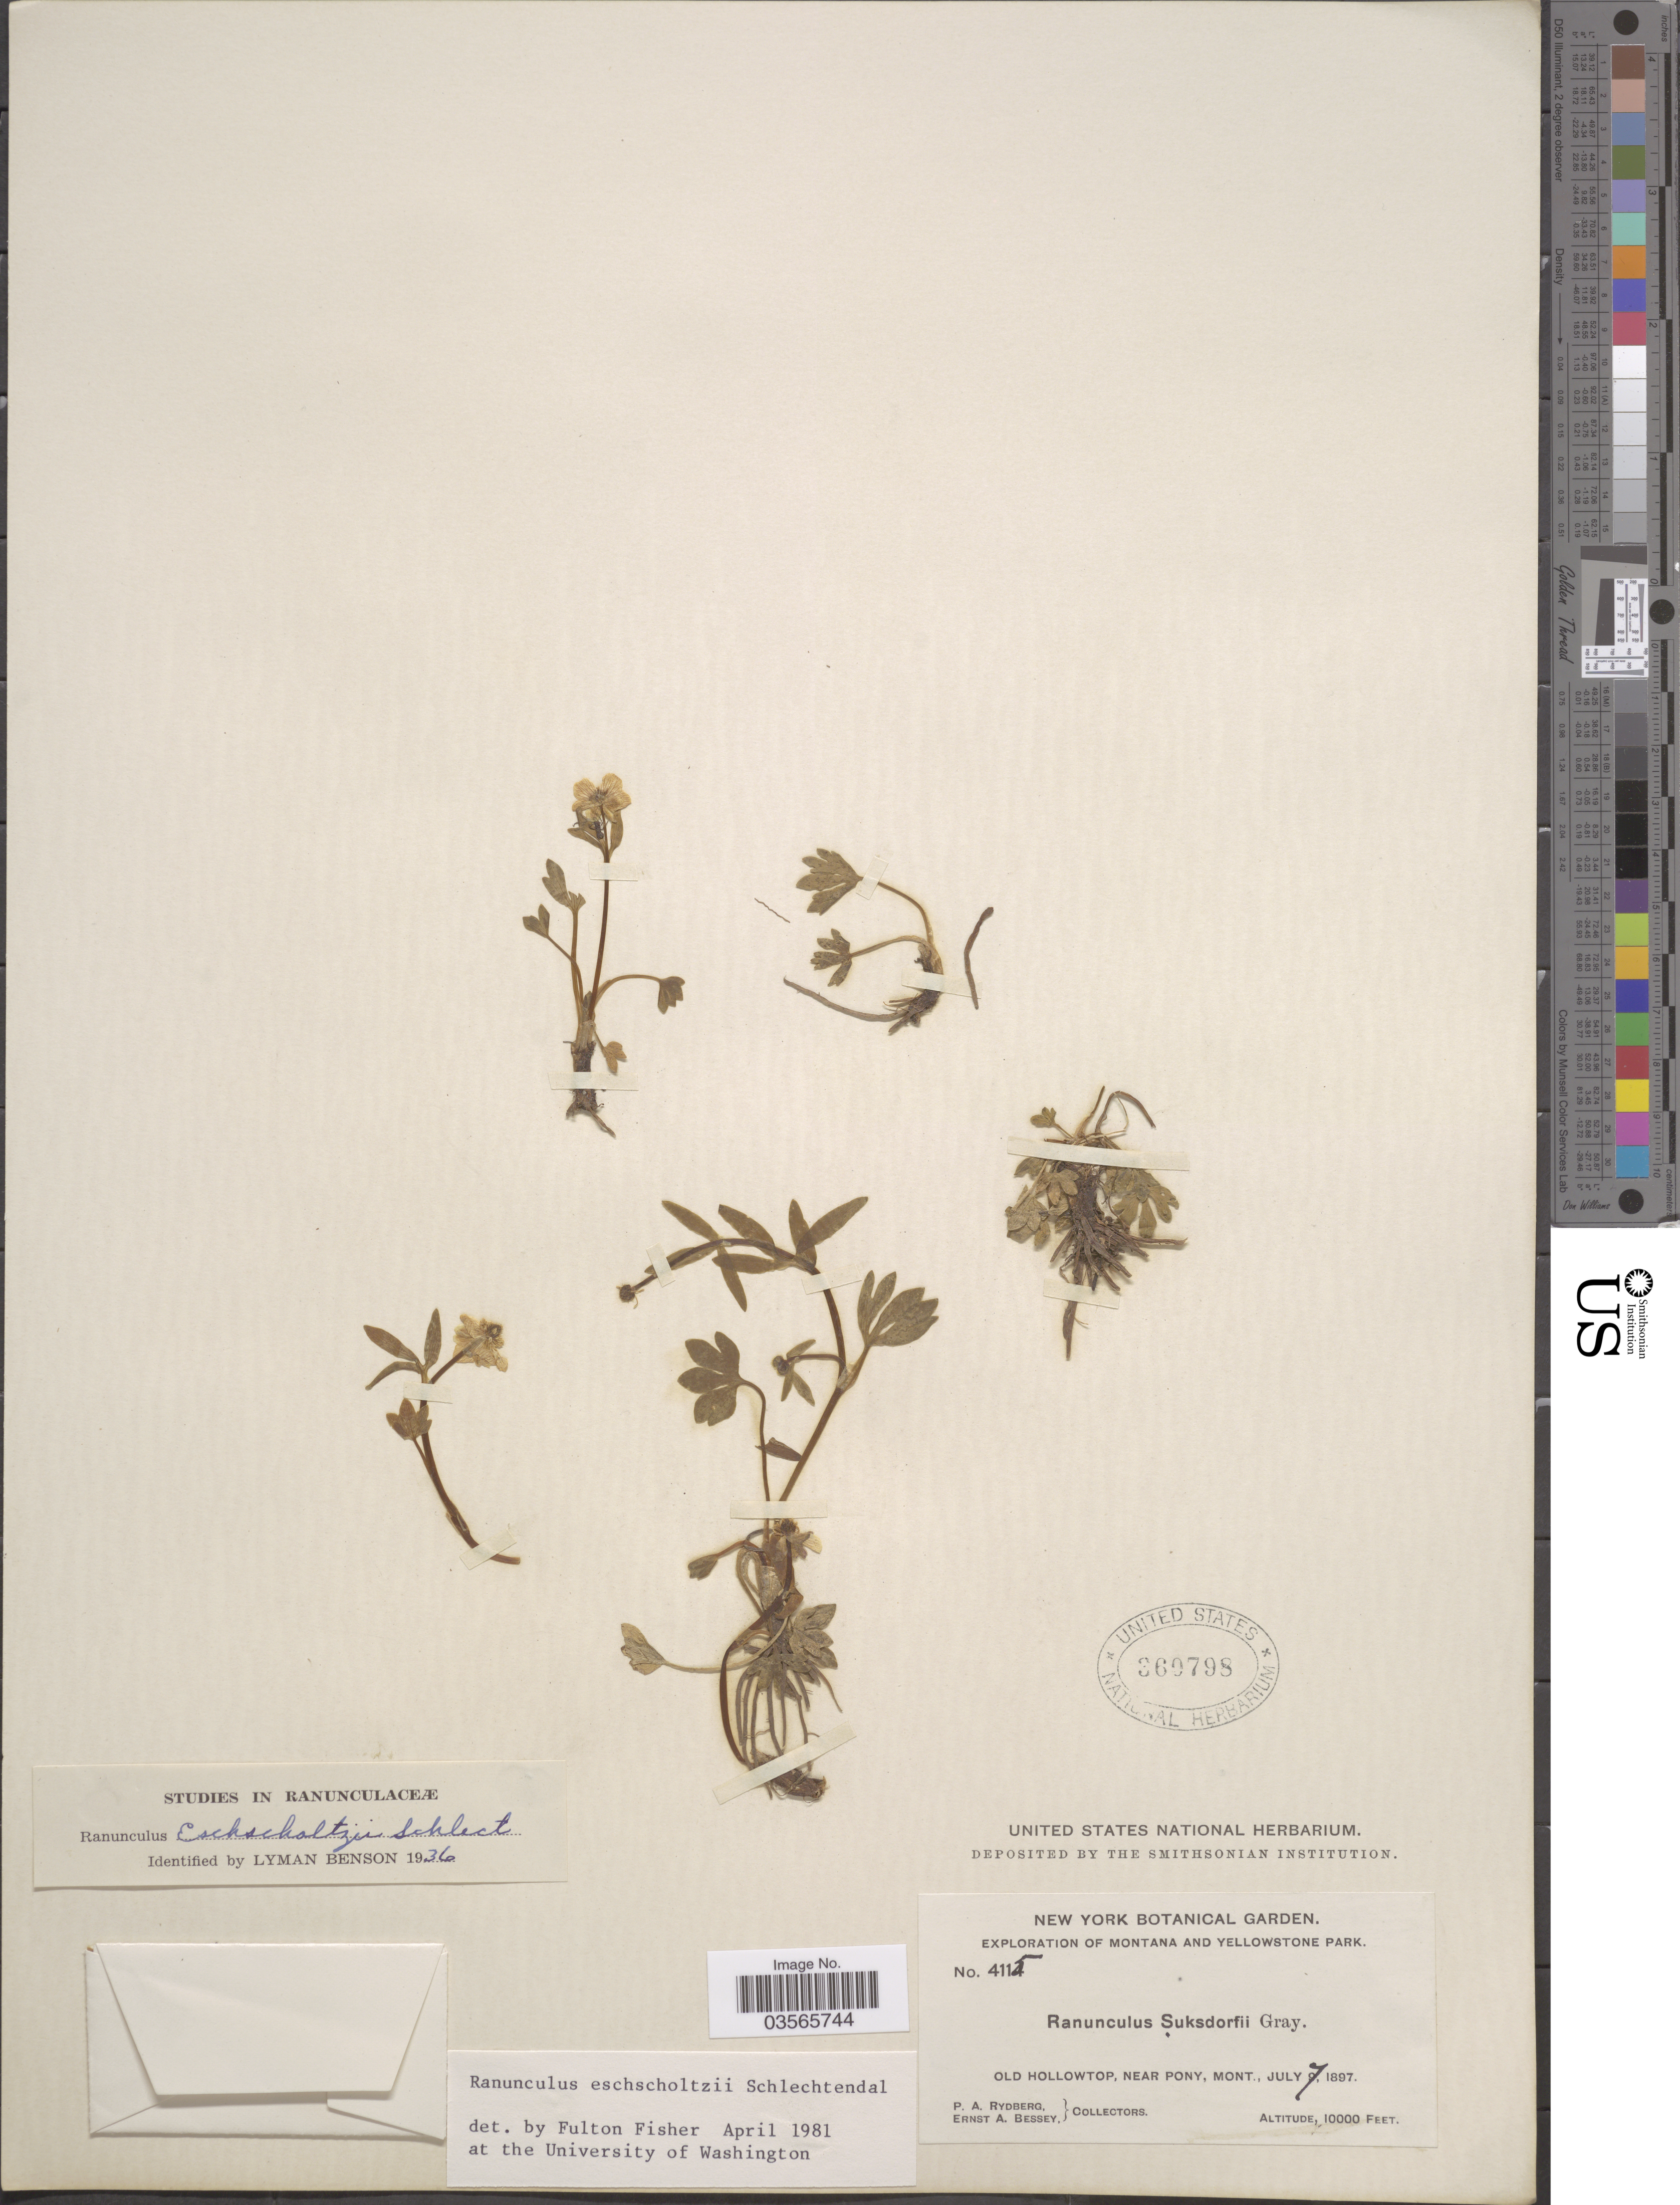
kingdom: Plantae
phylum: Tracheophyta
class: Magnoliopsida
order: Ranunculales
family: Ranunculaceae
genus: Ranunculus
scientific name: Ranunculus eschscholtzii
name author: Schltdl.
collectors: P. A. Rydberg & E. A. Bessey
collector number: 4115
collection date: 1897-07-07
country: United States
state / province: Montana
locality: Yellowstone Park. Old Hollowtop, near Pony.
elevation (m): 3048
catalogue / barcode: US 360798